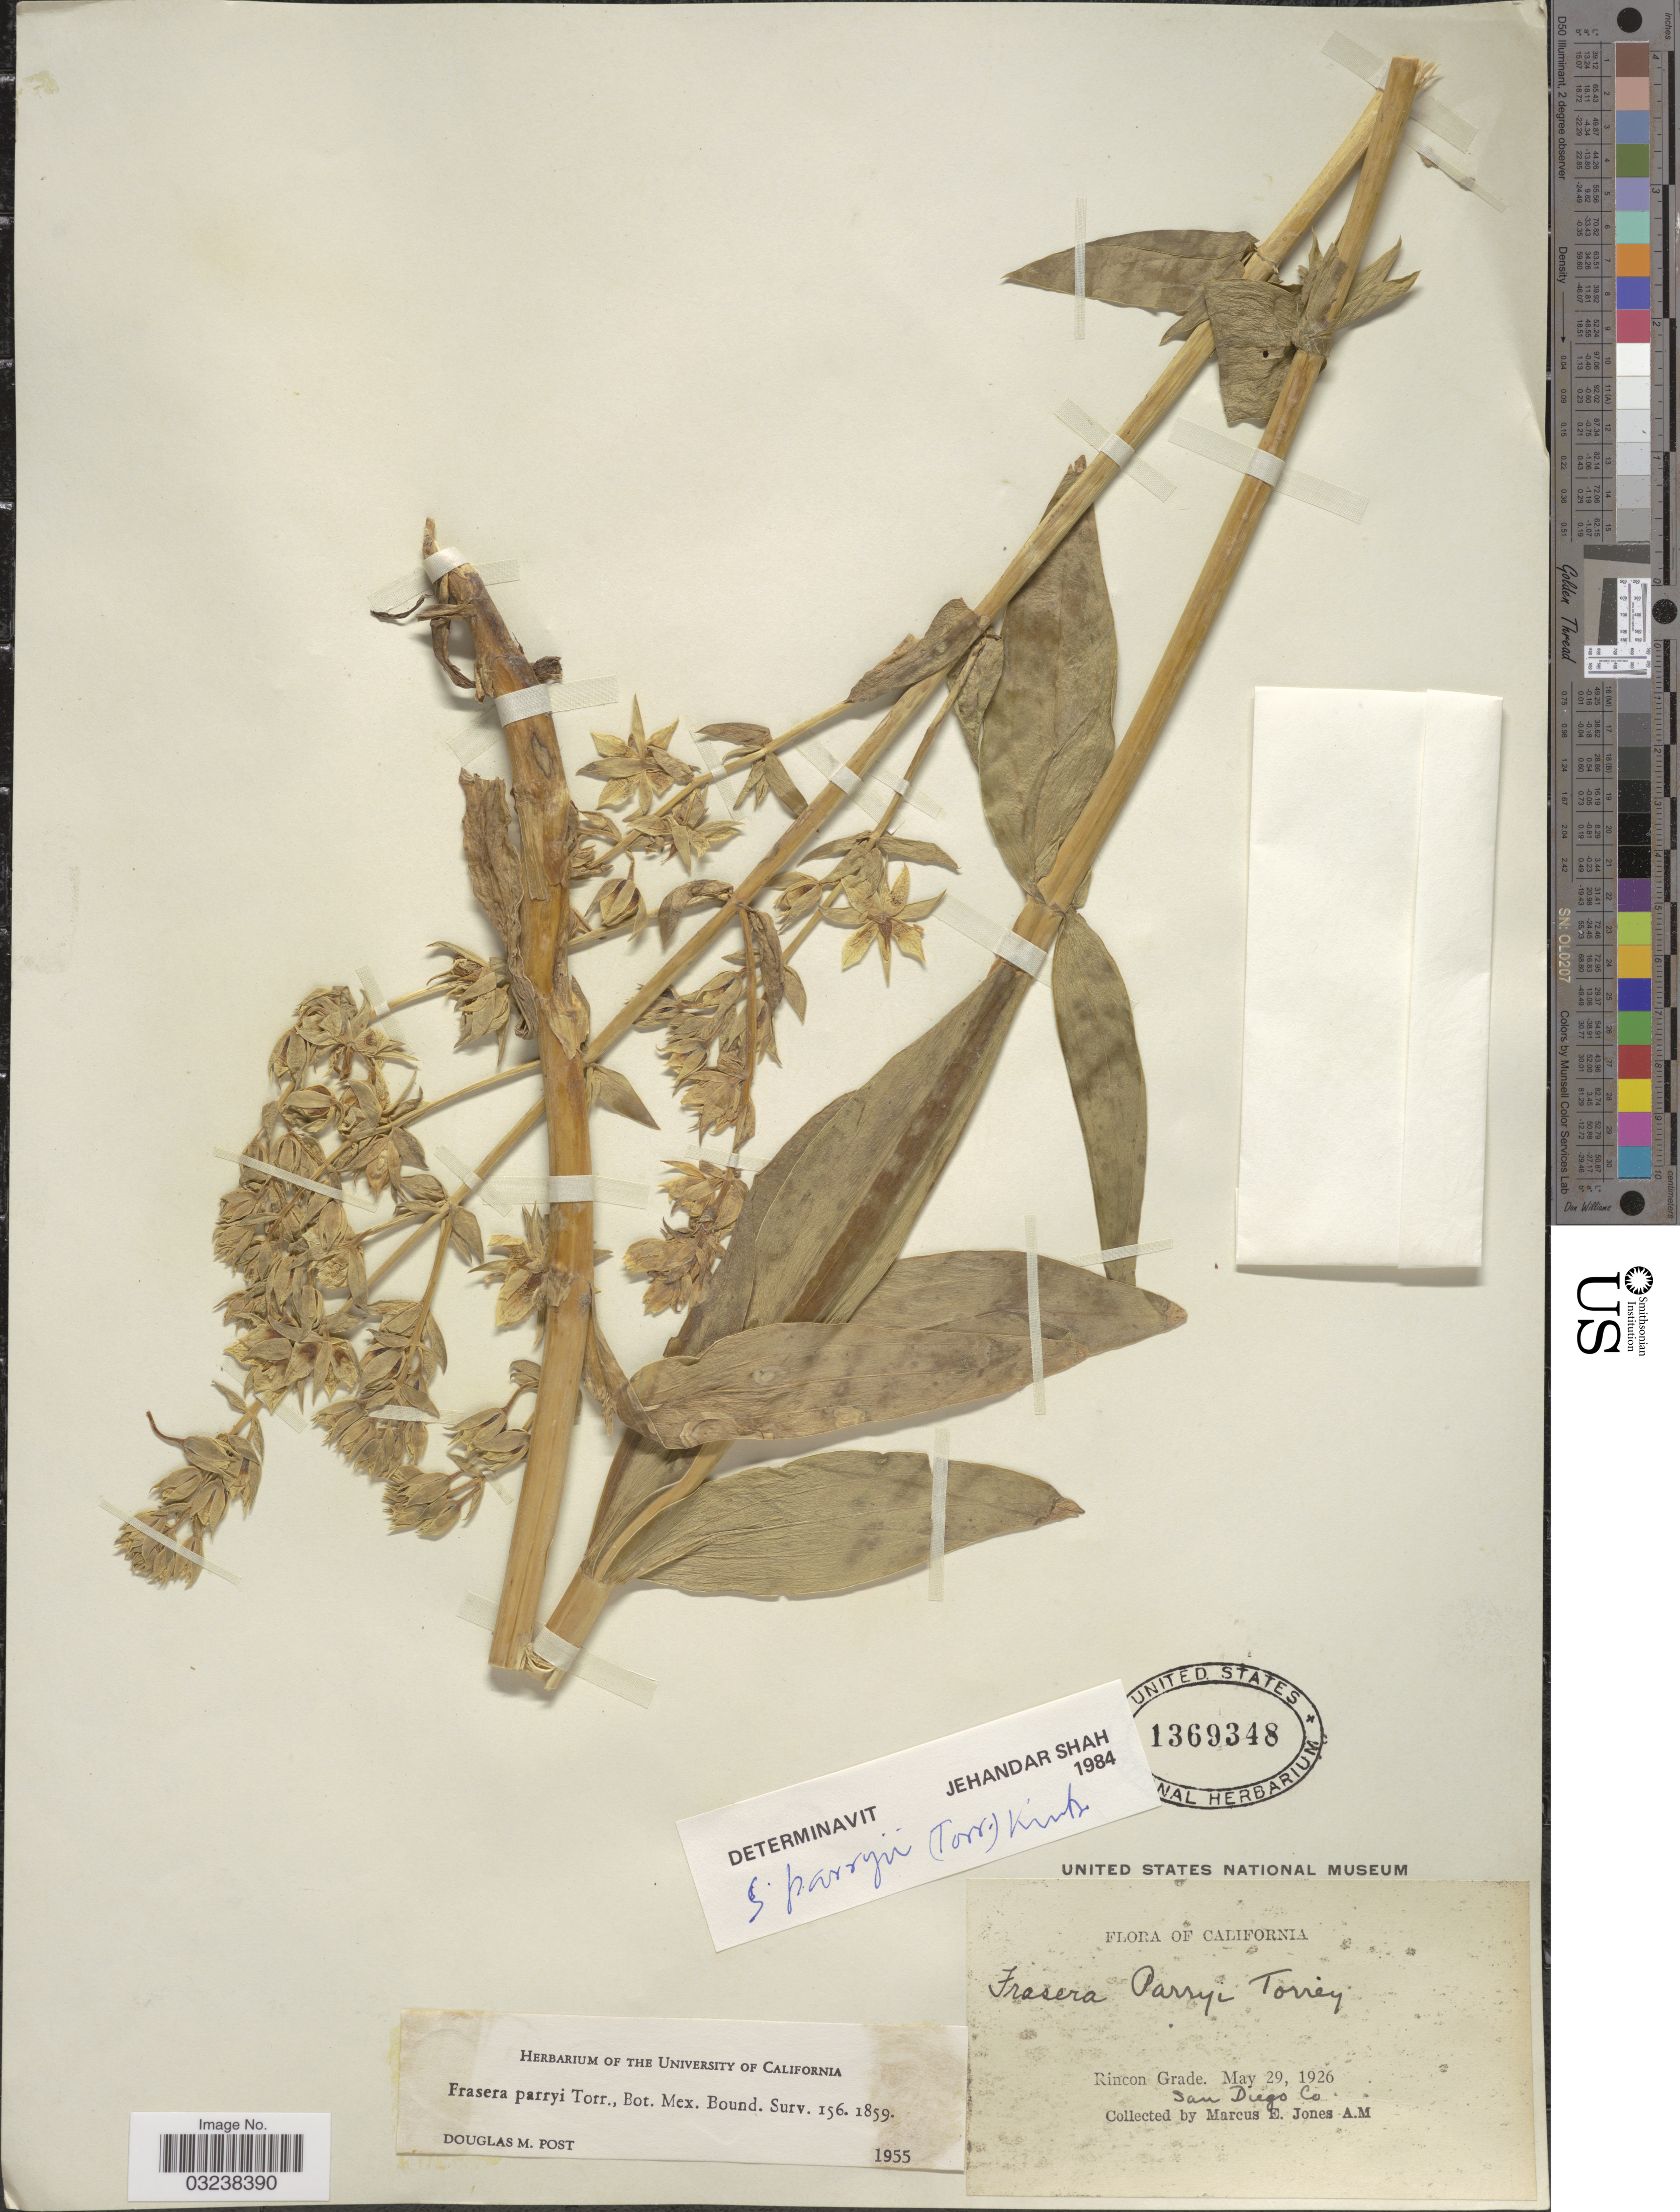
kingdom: Plantae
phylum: Tracheophyta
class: Magnoliopsida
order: Gentianales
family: Gentianaceae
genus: Swertia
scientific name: Swertia parryi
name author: (Torr.) Kuntze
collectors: M. E. Jones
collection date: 1926-05-29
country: United States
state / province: California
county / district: San Diego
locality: Rincon Grade. San Diego Co.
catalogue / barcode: US 1369348